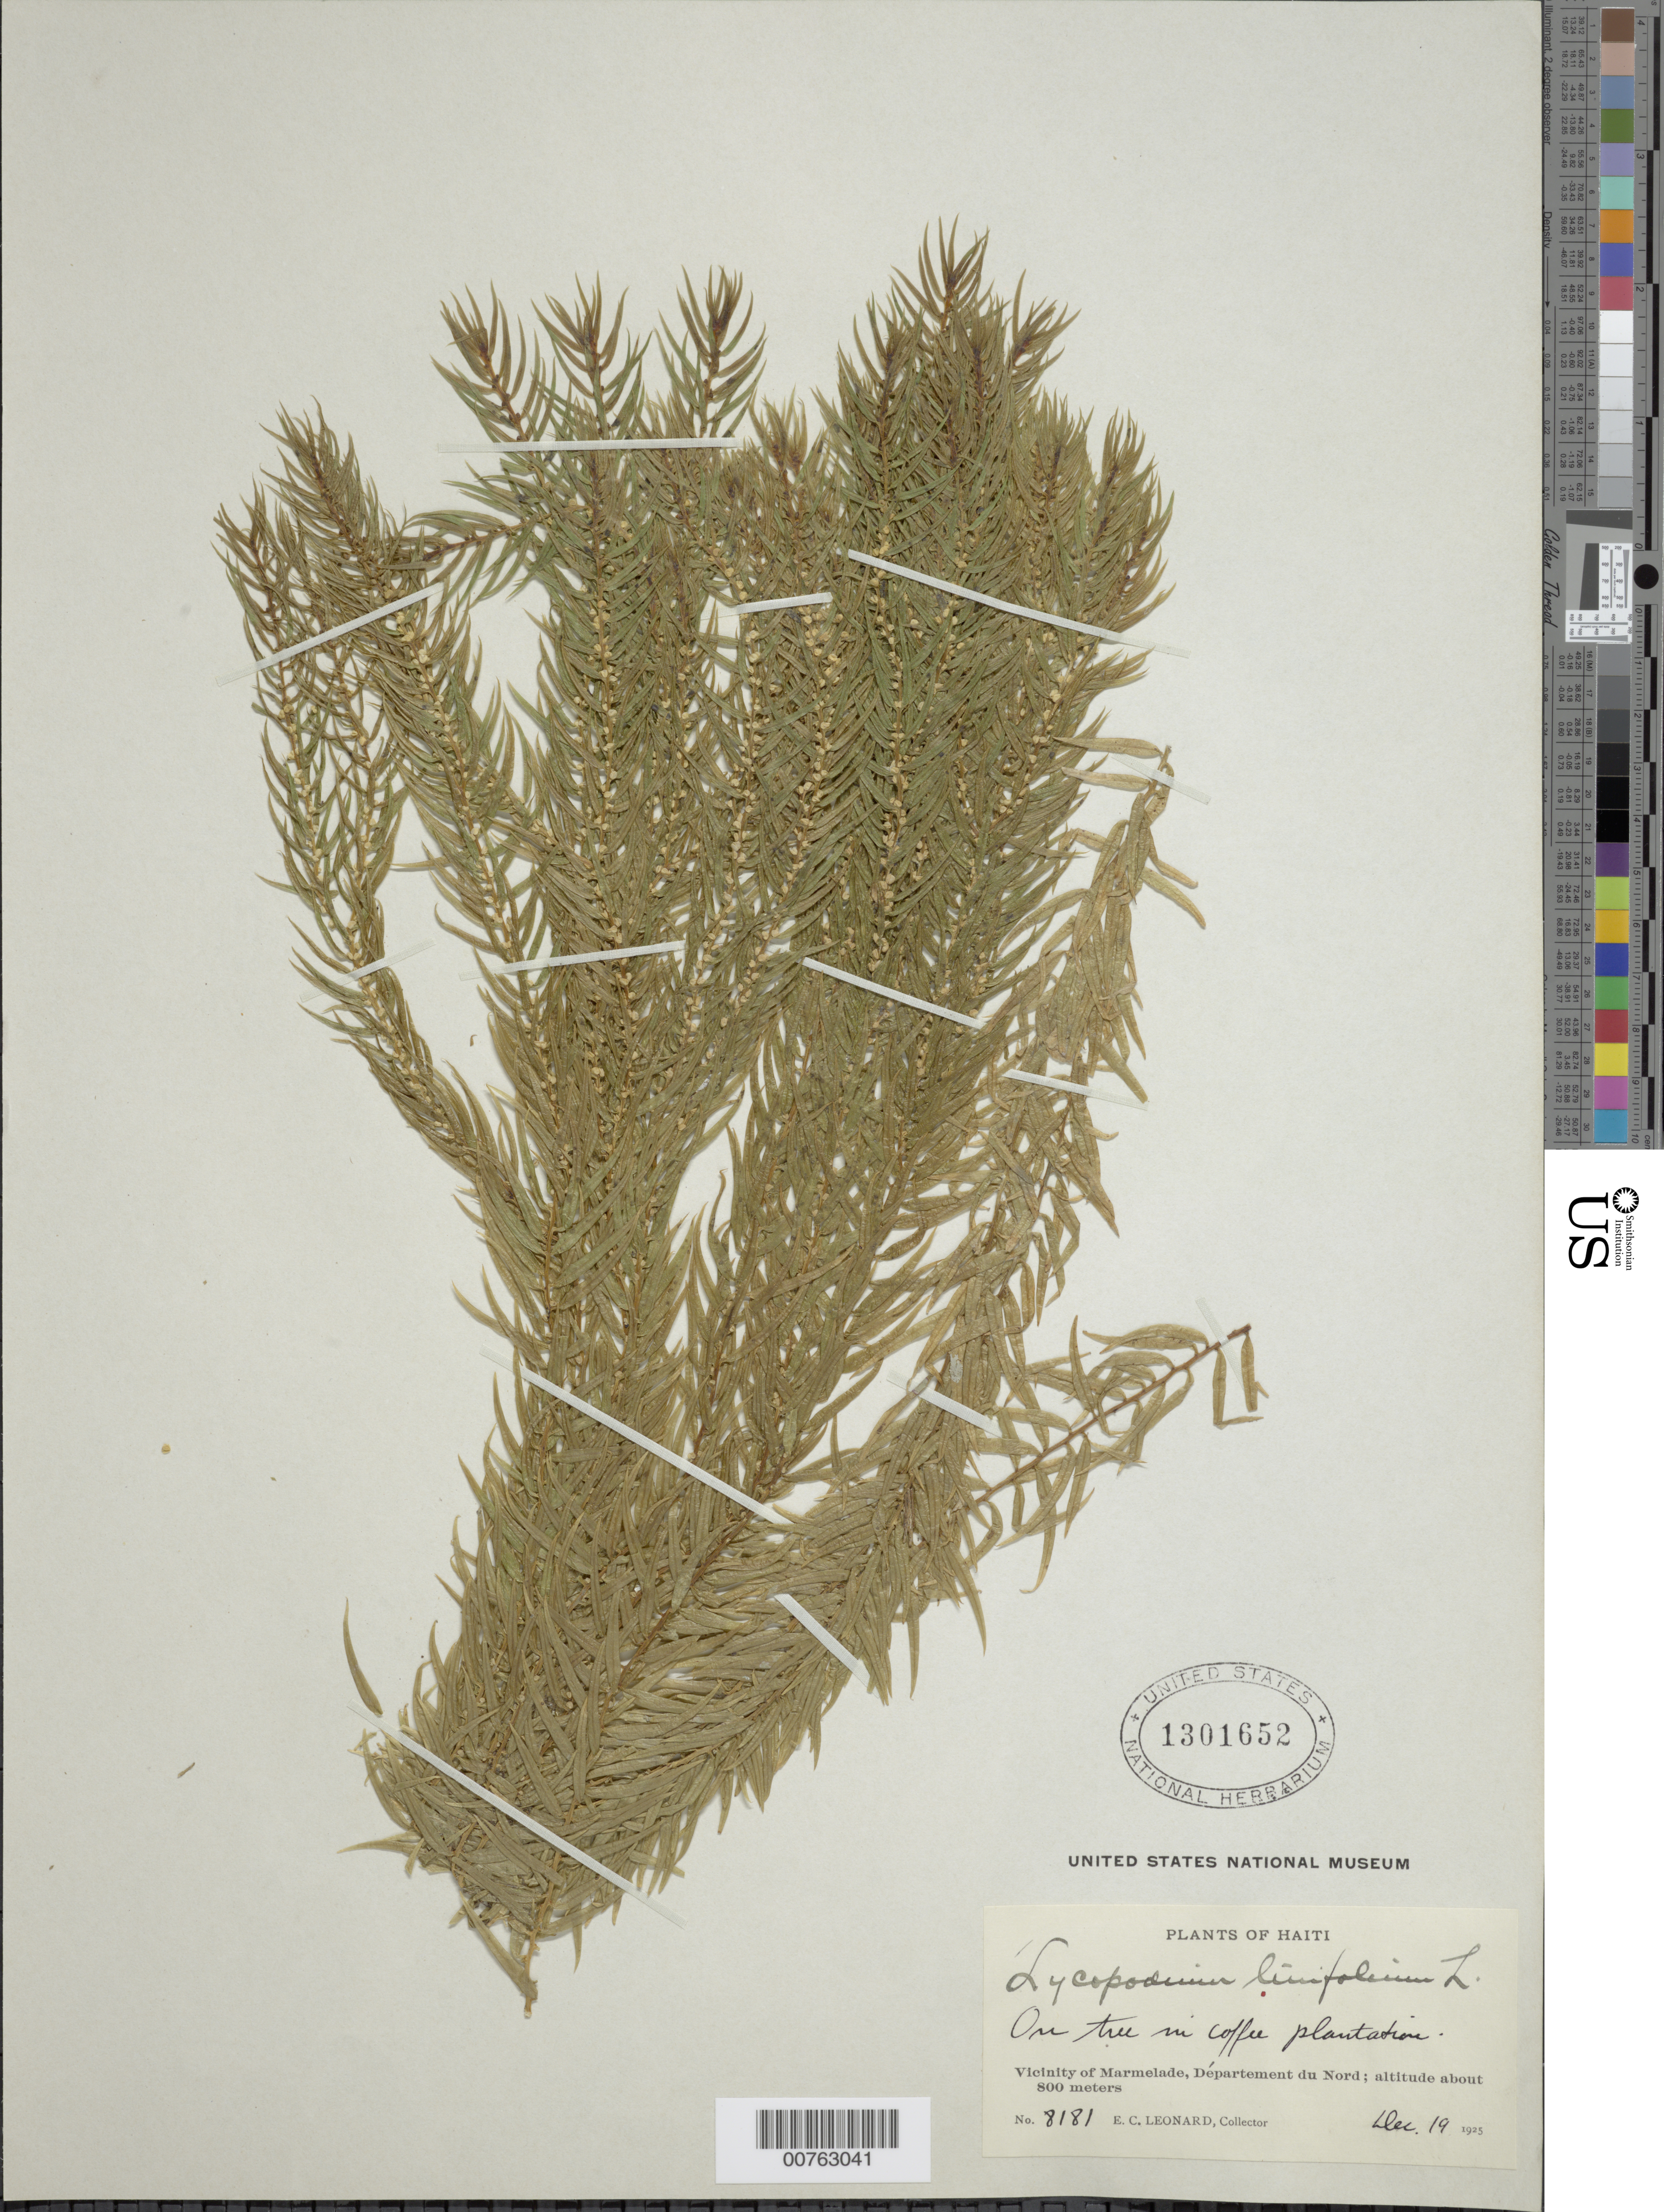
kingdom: Plantae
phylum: Tracheophyta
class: Lycopodiopsida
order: Lycopodiales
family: Lycopodiaceae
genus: Phlegmariurus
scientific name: Phlegmariurus linifolius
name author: (L.) B. Øllg.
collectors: E. C. Leonard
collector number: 8181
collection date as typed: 19 Dec 1925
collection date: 1925-12-19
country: Haiti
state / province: Nord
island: Hispaniola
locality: Vicinity of Marmelade, Departement du Nord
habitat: On tree in coffee plantation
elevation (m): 800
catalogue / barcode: US 1301652